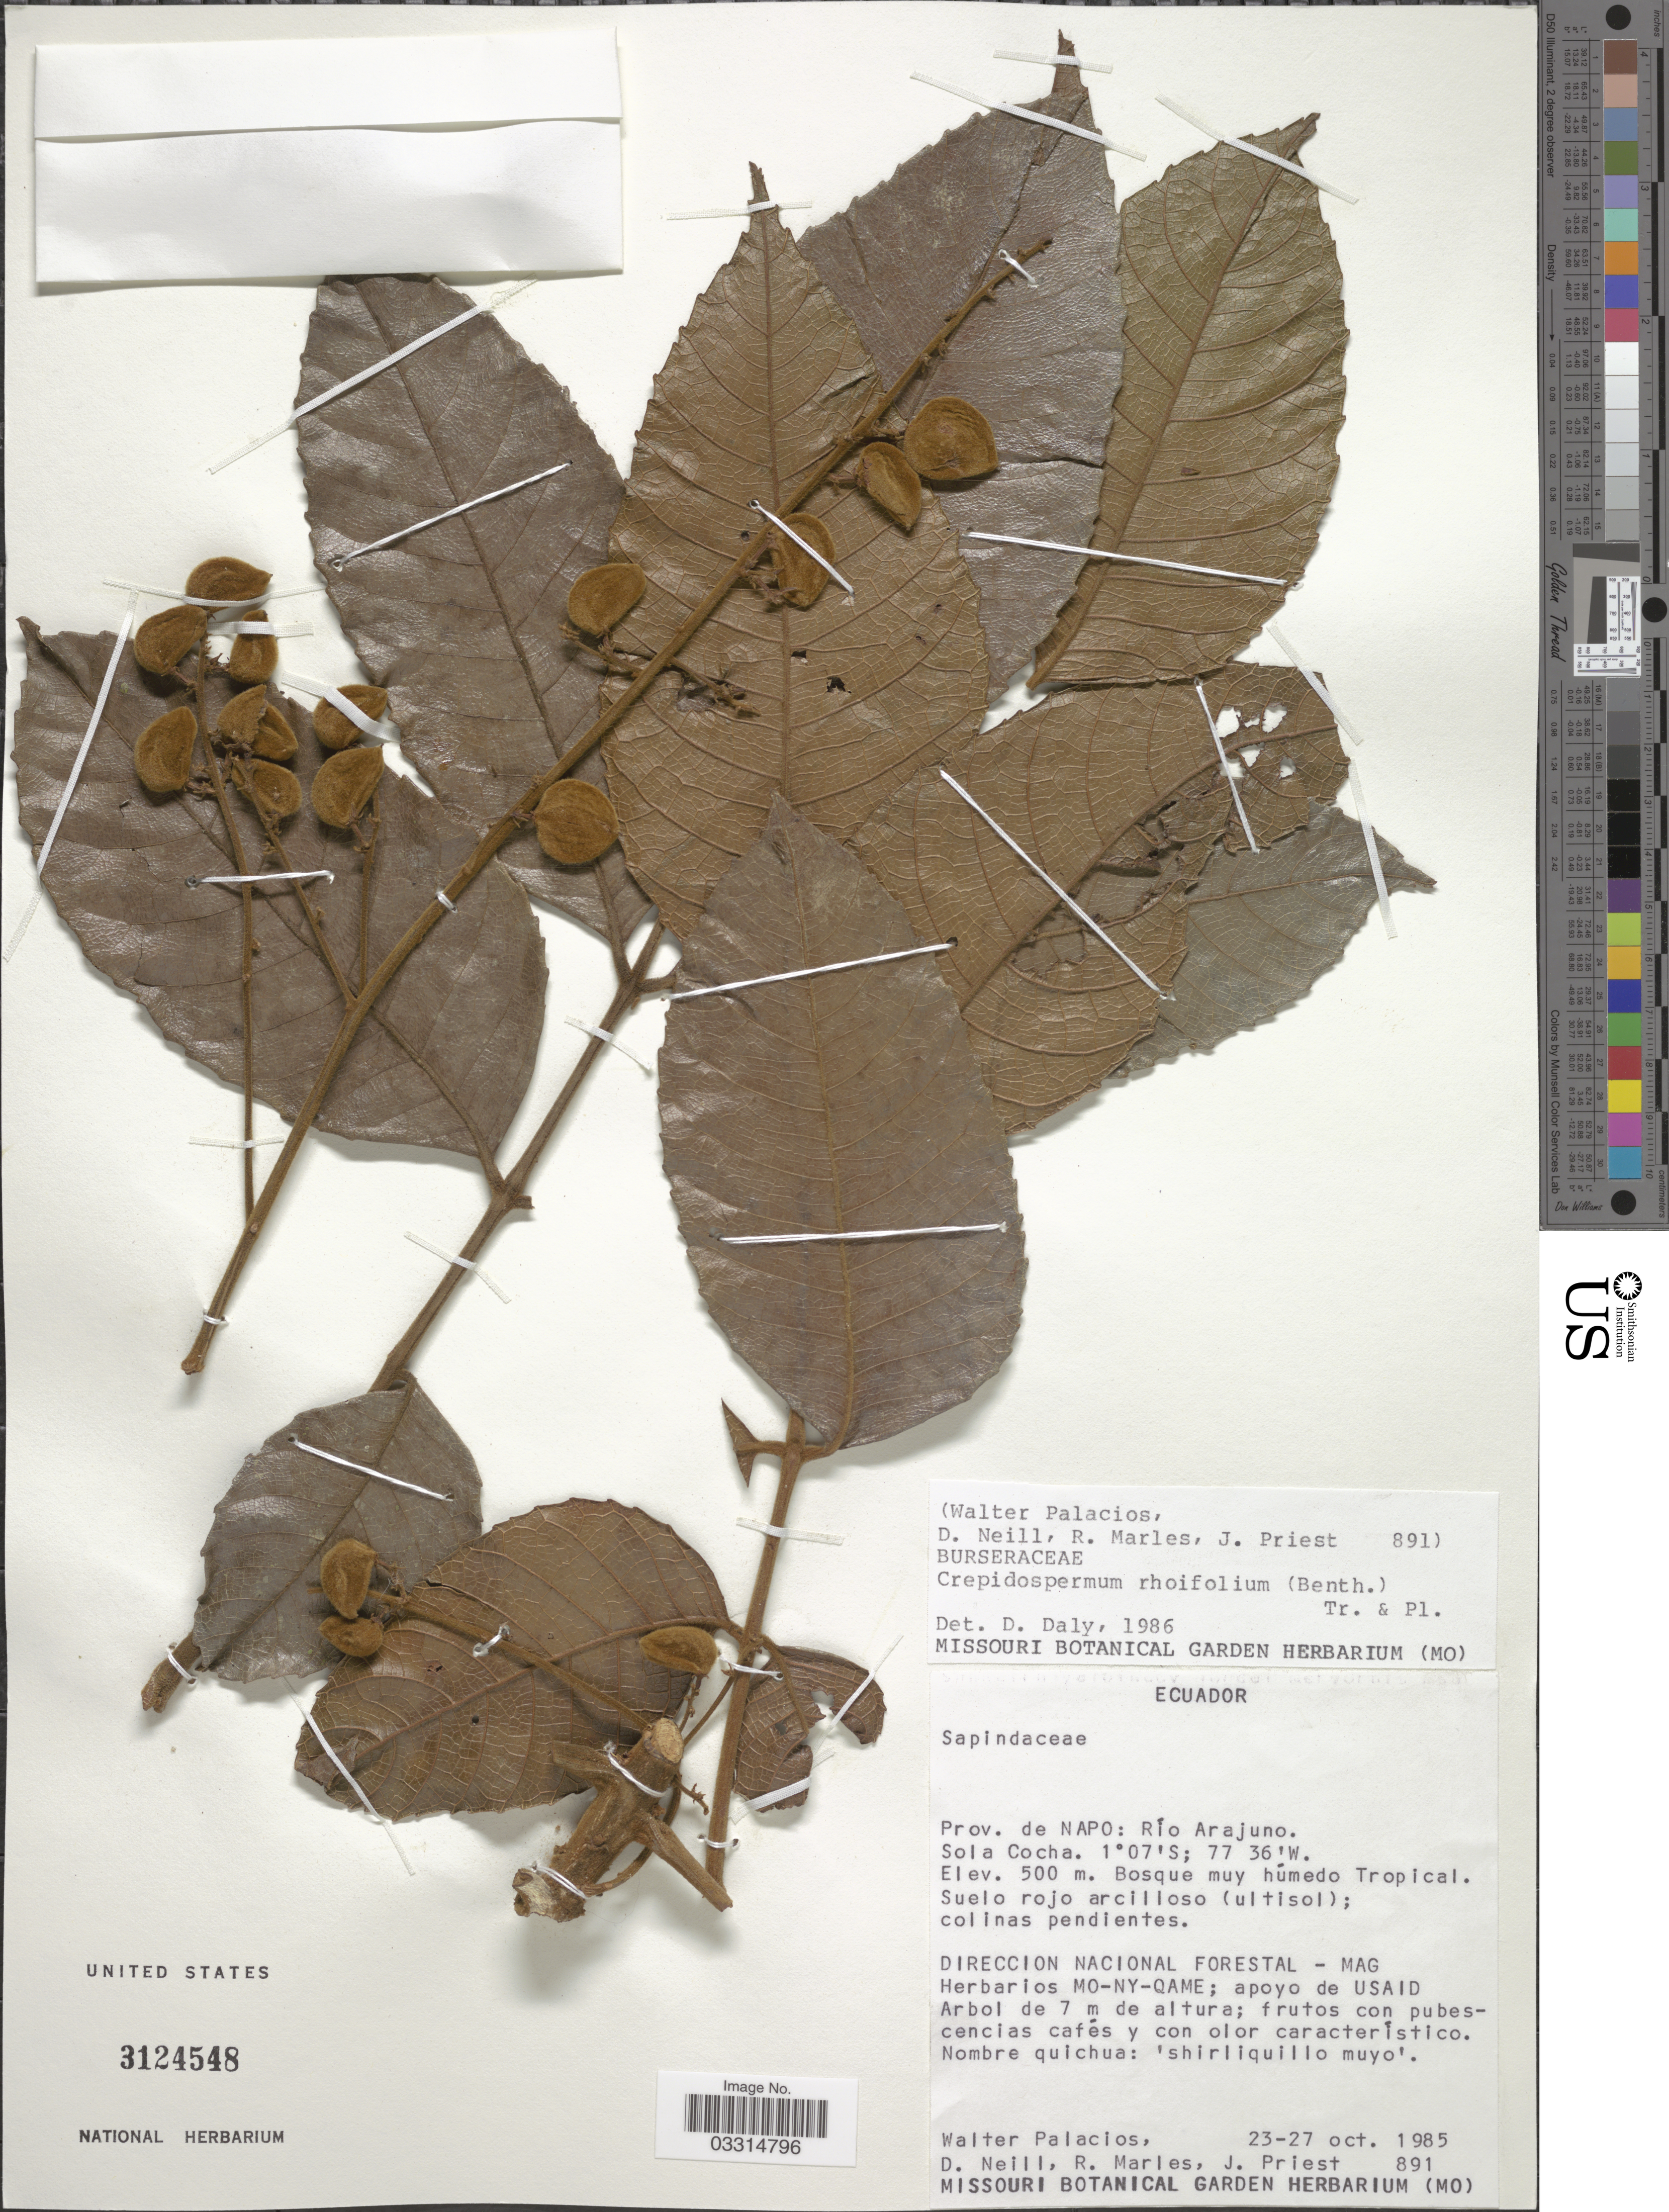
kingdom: Plantae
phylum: Tracheophyta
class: Magnoliopsida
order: Sapindales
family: Burseraceae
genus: Protium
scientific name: Protium rhoifolium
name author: (Benth.) Byng & Christenh.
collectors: W. Palacios, D. Neill, R. Marles & J. Priest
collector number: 891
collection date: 1985-10-23/1985-10-27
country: Ecuador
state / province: Napo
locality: Prov. de Napo: Río Arajuno. Sola Cocha.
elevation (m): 500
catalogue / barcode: US 3124548